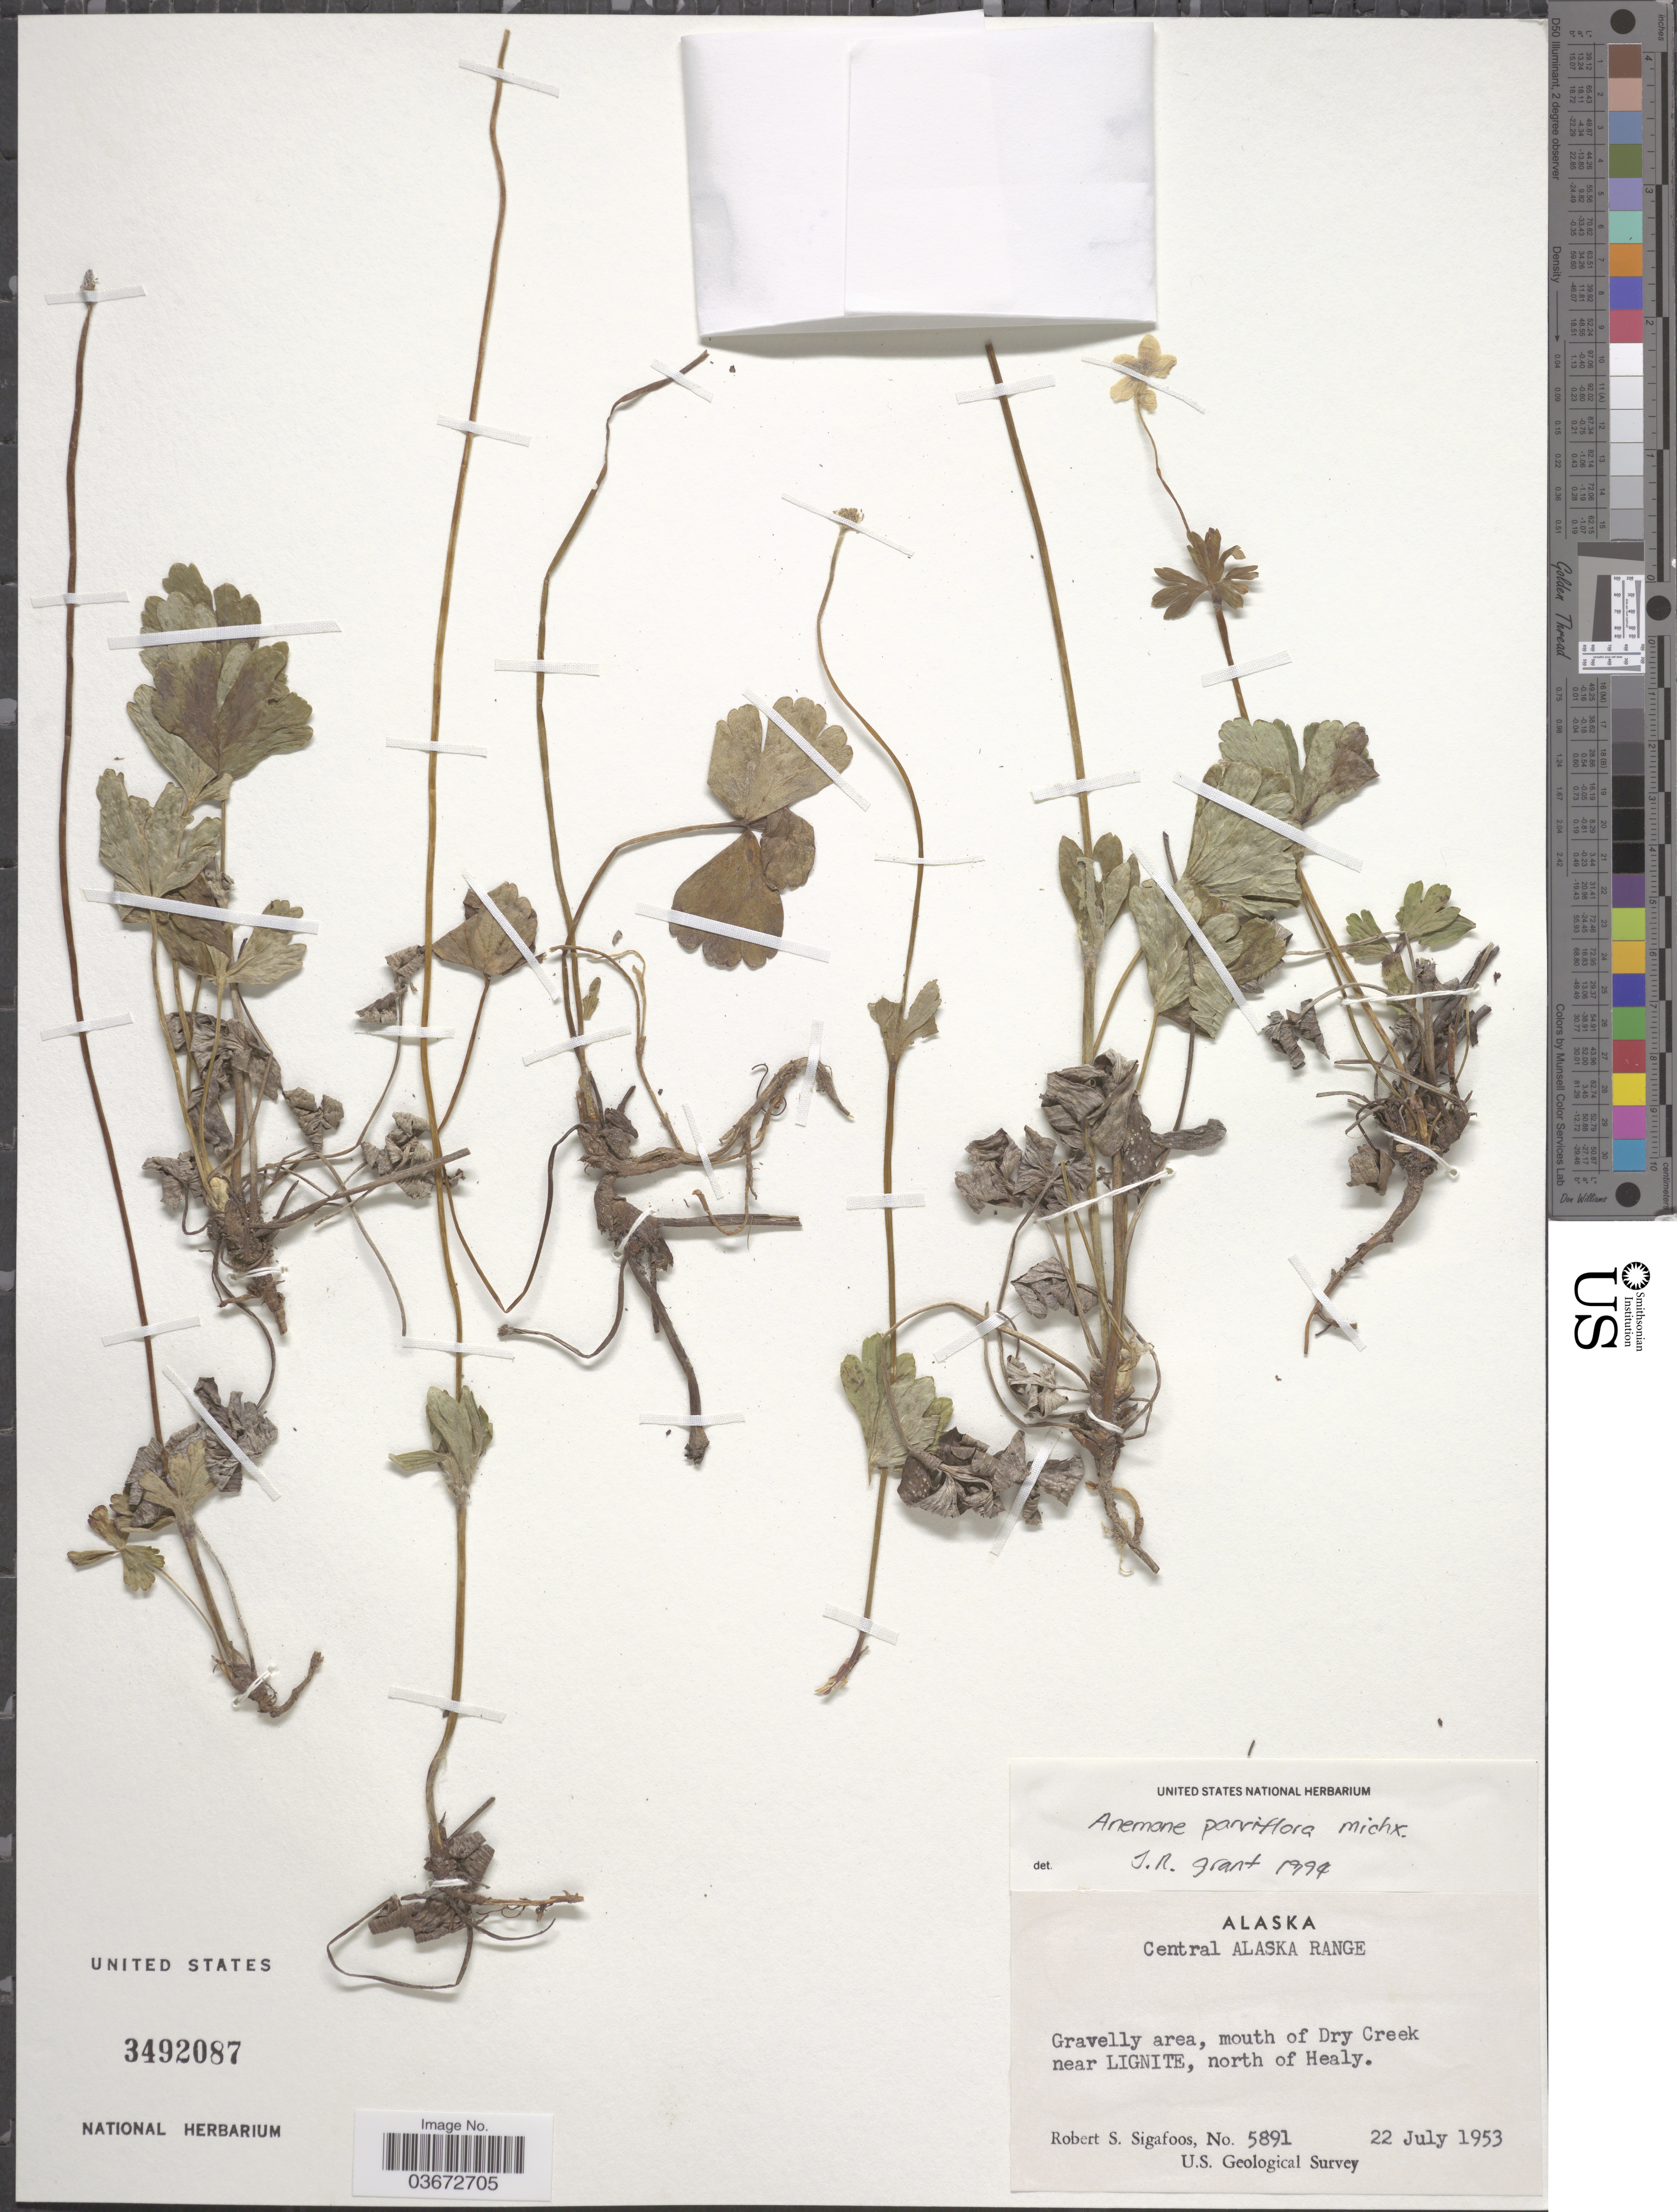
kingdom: Plantae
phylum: Tracheophyta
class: Magnoliopsida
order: Ranunculales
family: Ranunculaceae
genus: Anemone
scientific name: Anemone parviflora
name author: Michx.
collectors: R. Sigafoos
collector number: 5891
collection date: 1953-07-22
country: United States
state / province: Alaska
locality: Central Alaska Range. Mouth of Dry Creek near Lignite, north of Healy.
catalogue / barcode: US 3492087